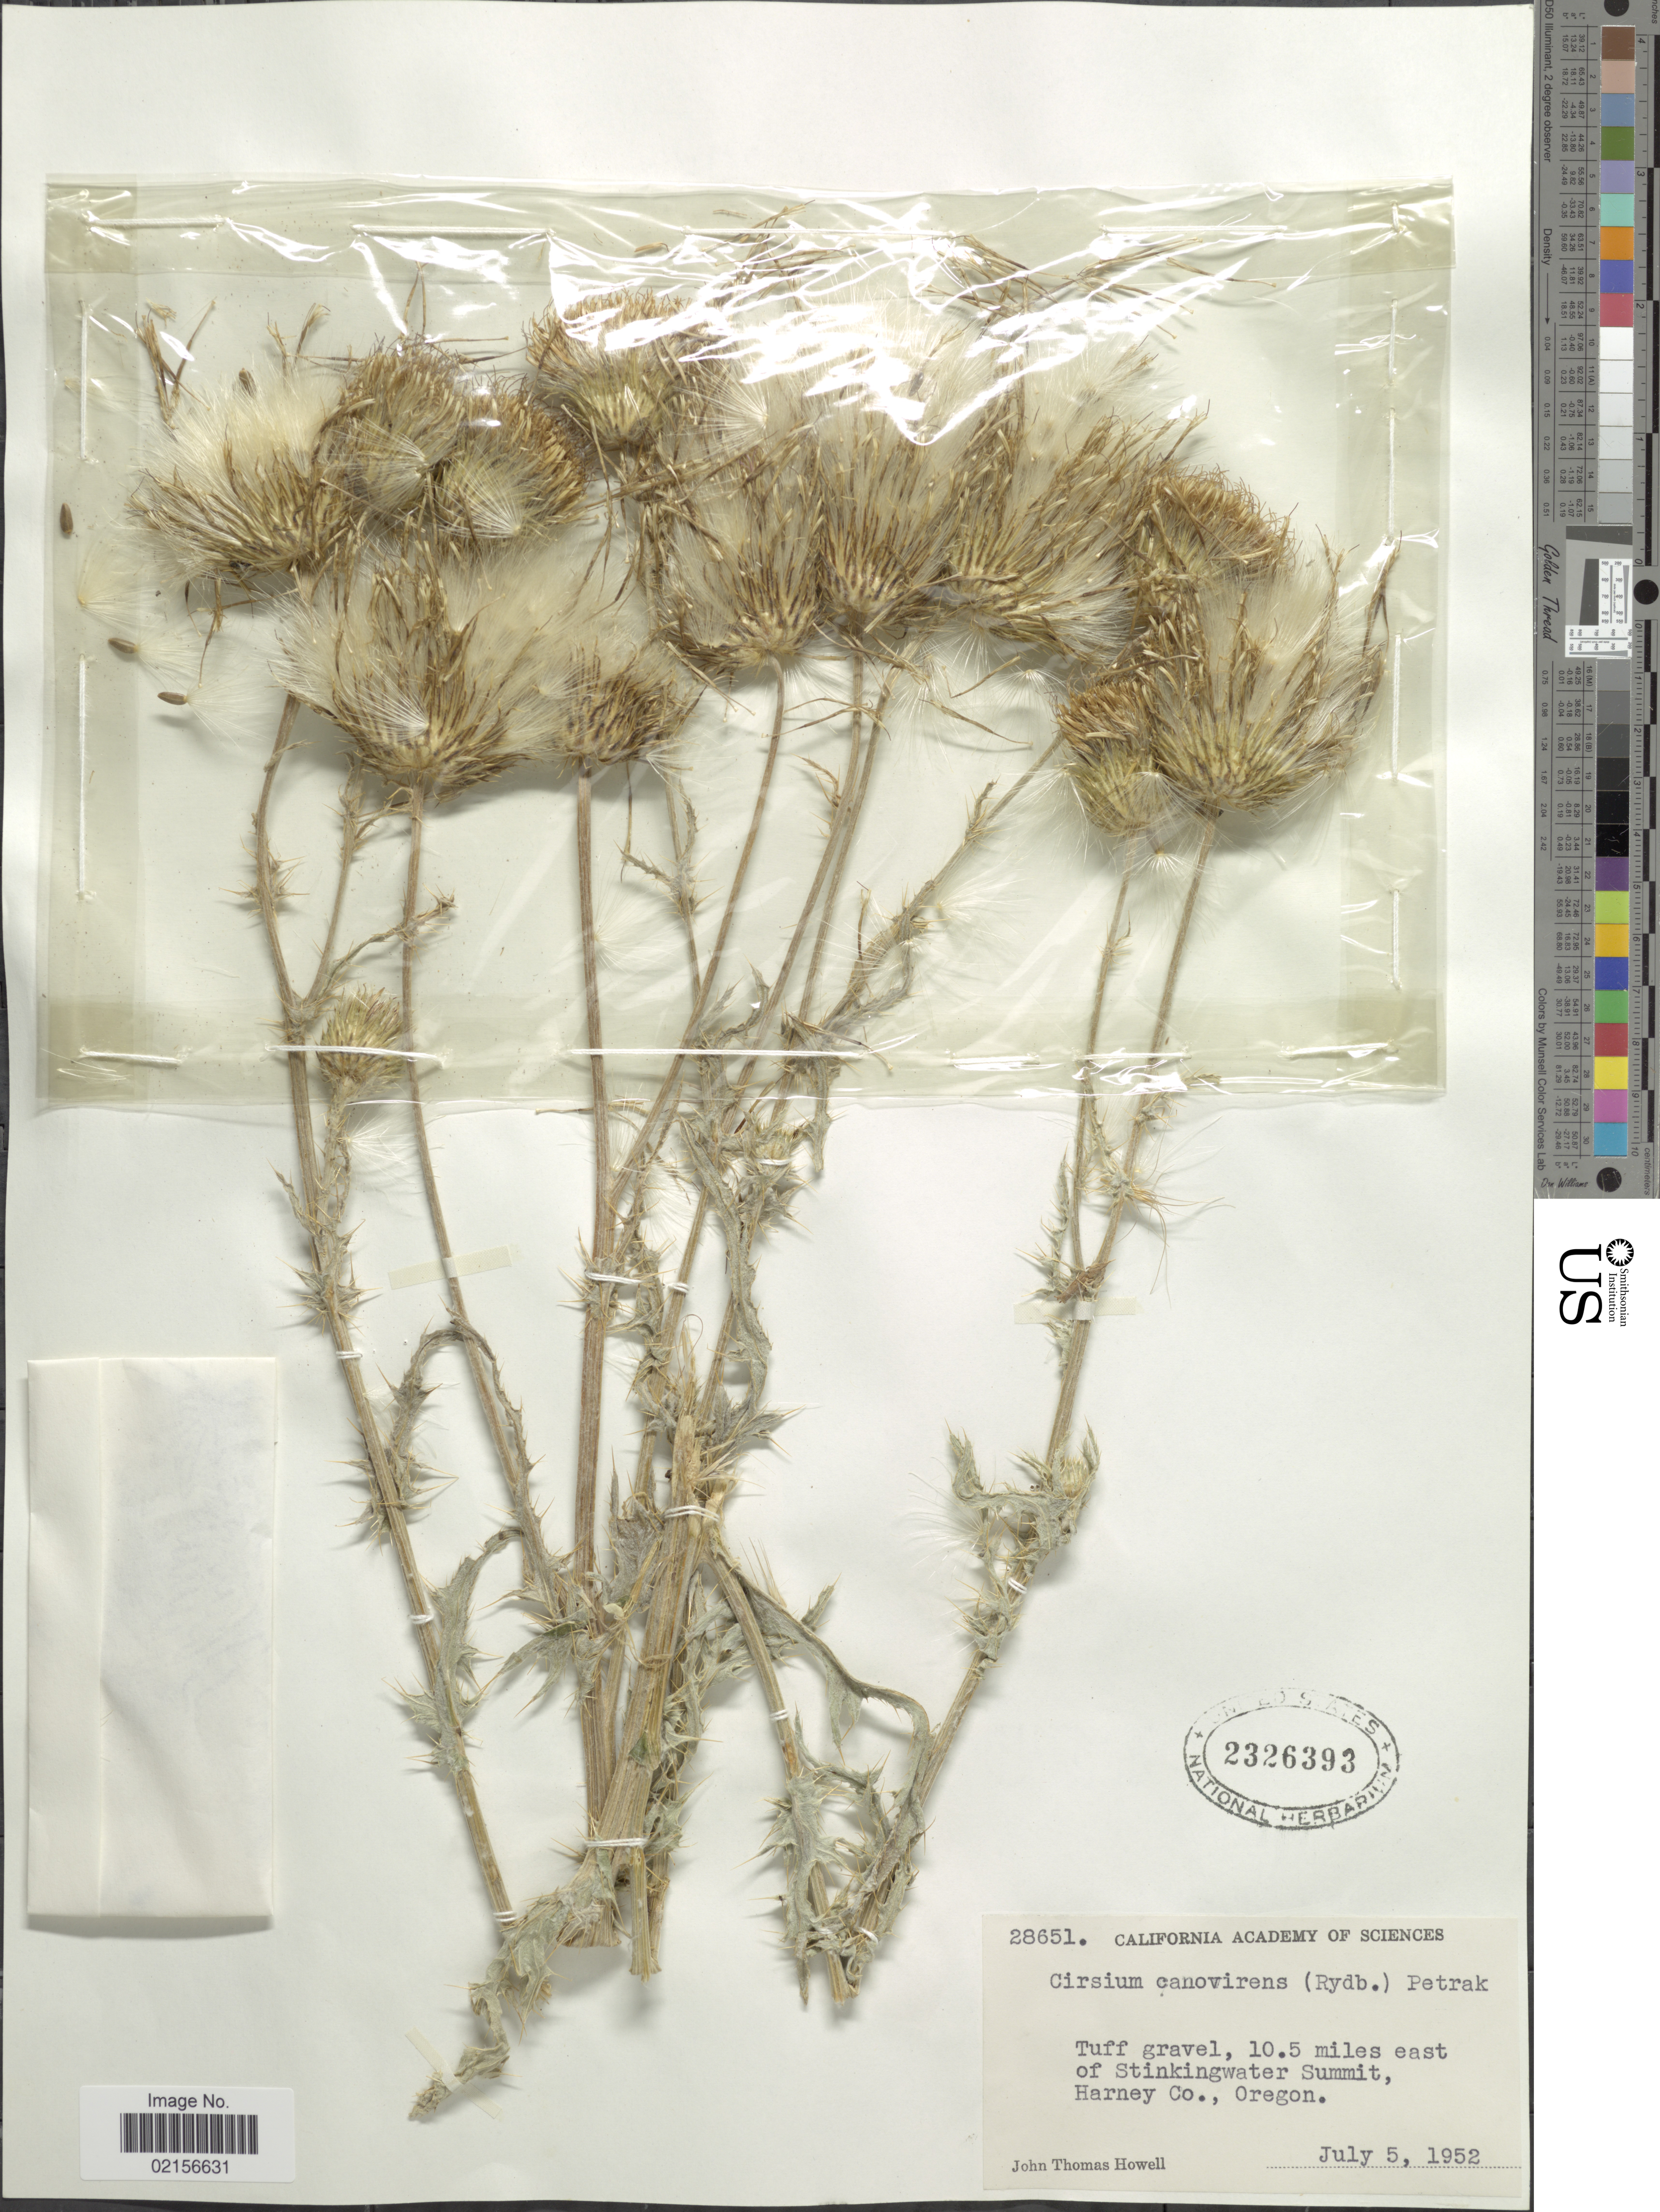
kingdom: Plantae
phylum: Tracheophyta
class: Magnoliopsida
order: Asterales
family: Asteraceae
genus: Cirsium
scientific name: Cirsium cymosum var. canovirens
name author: (Rydb.) D.J. Keil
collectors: J. T. Howell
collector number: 28651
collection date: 1952-07-05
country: United States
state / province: Oregon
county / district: Harney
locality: Tuff gravel, 10.5 miles east of Stinkingwater Summit, Harney Co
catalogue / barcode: US 2326393